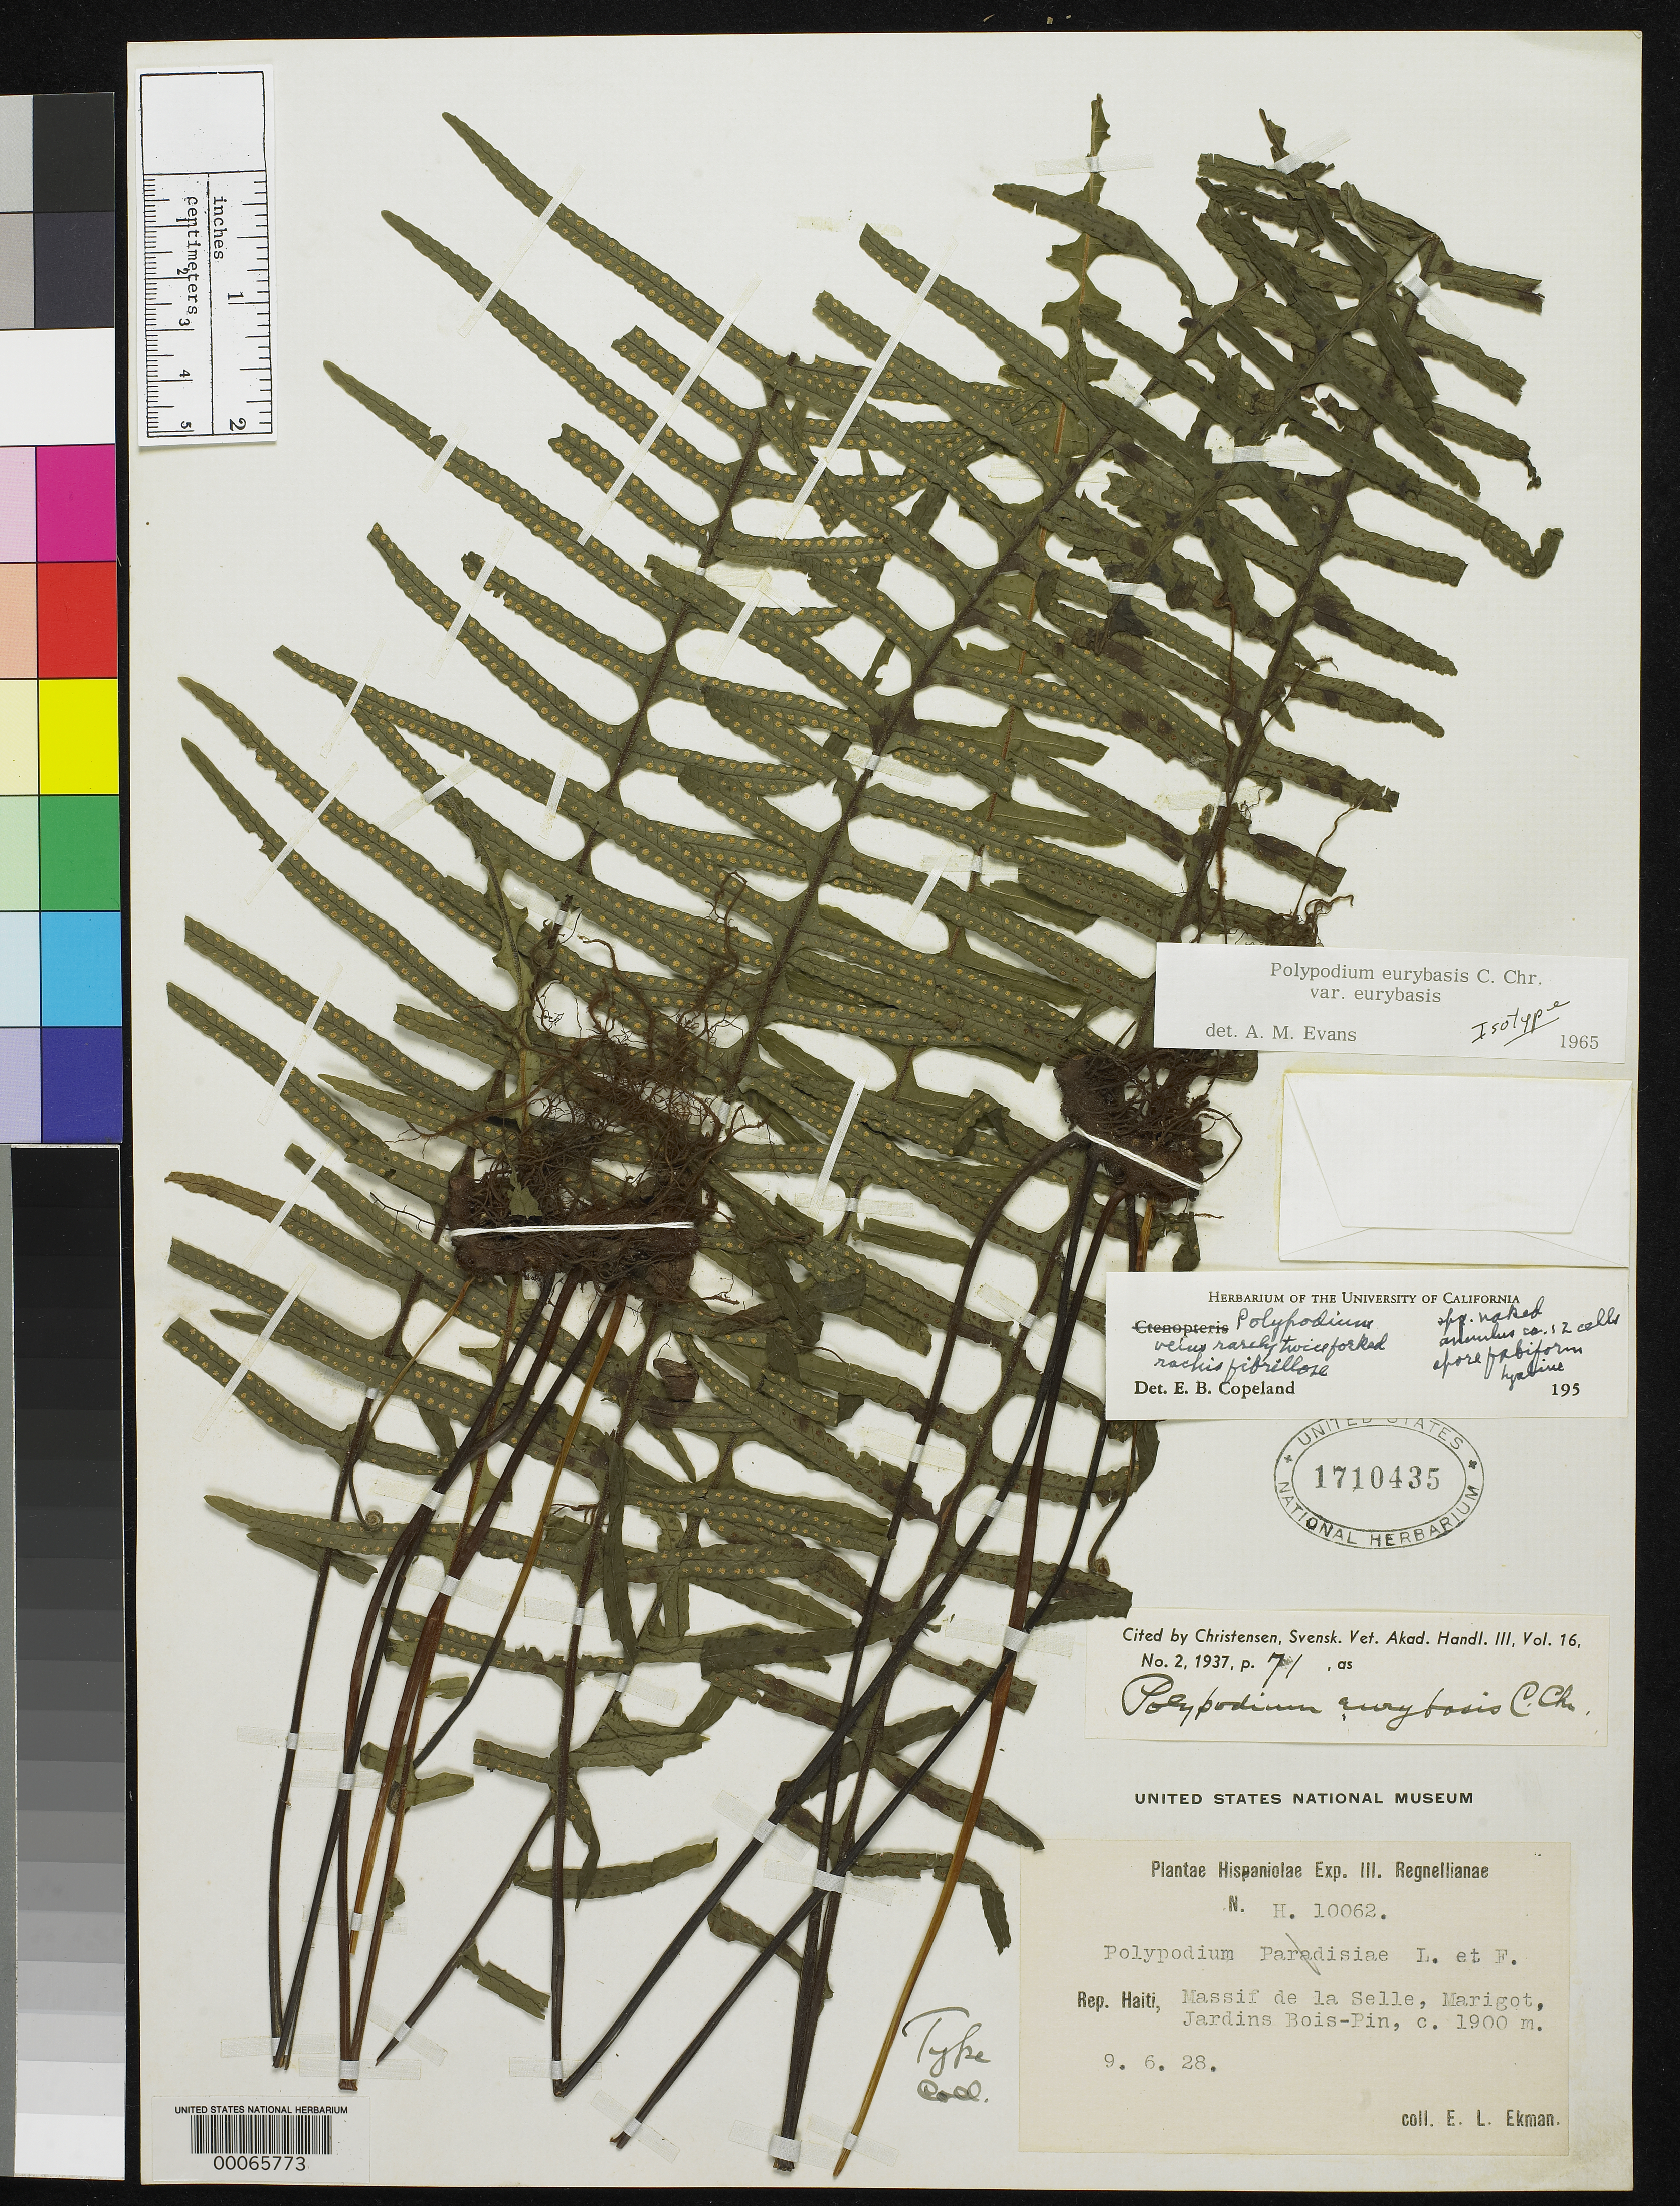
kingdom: Plantae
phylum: Tracheophyta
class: Polypodiopsida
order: Polypodiales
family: Polypodiaceae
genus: Polypodium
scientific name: Polypodium eurybasis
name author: C. Chr.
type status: Isotype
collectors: E. L. Ekman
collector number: H10062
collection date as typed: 09 Jun 1928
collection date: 1928-06-09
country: Haiti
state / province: Ouest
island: Hispaniola Island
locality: Marigot, jardins Bois pin.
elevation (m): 1900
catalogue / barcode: US 1710435